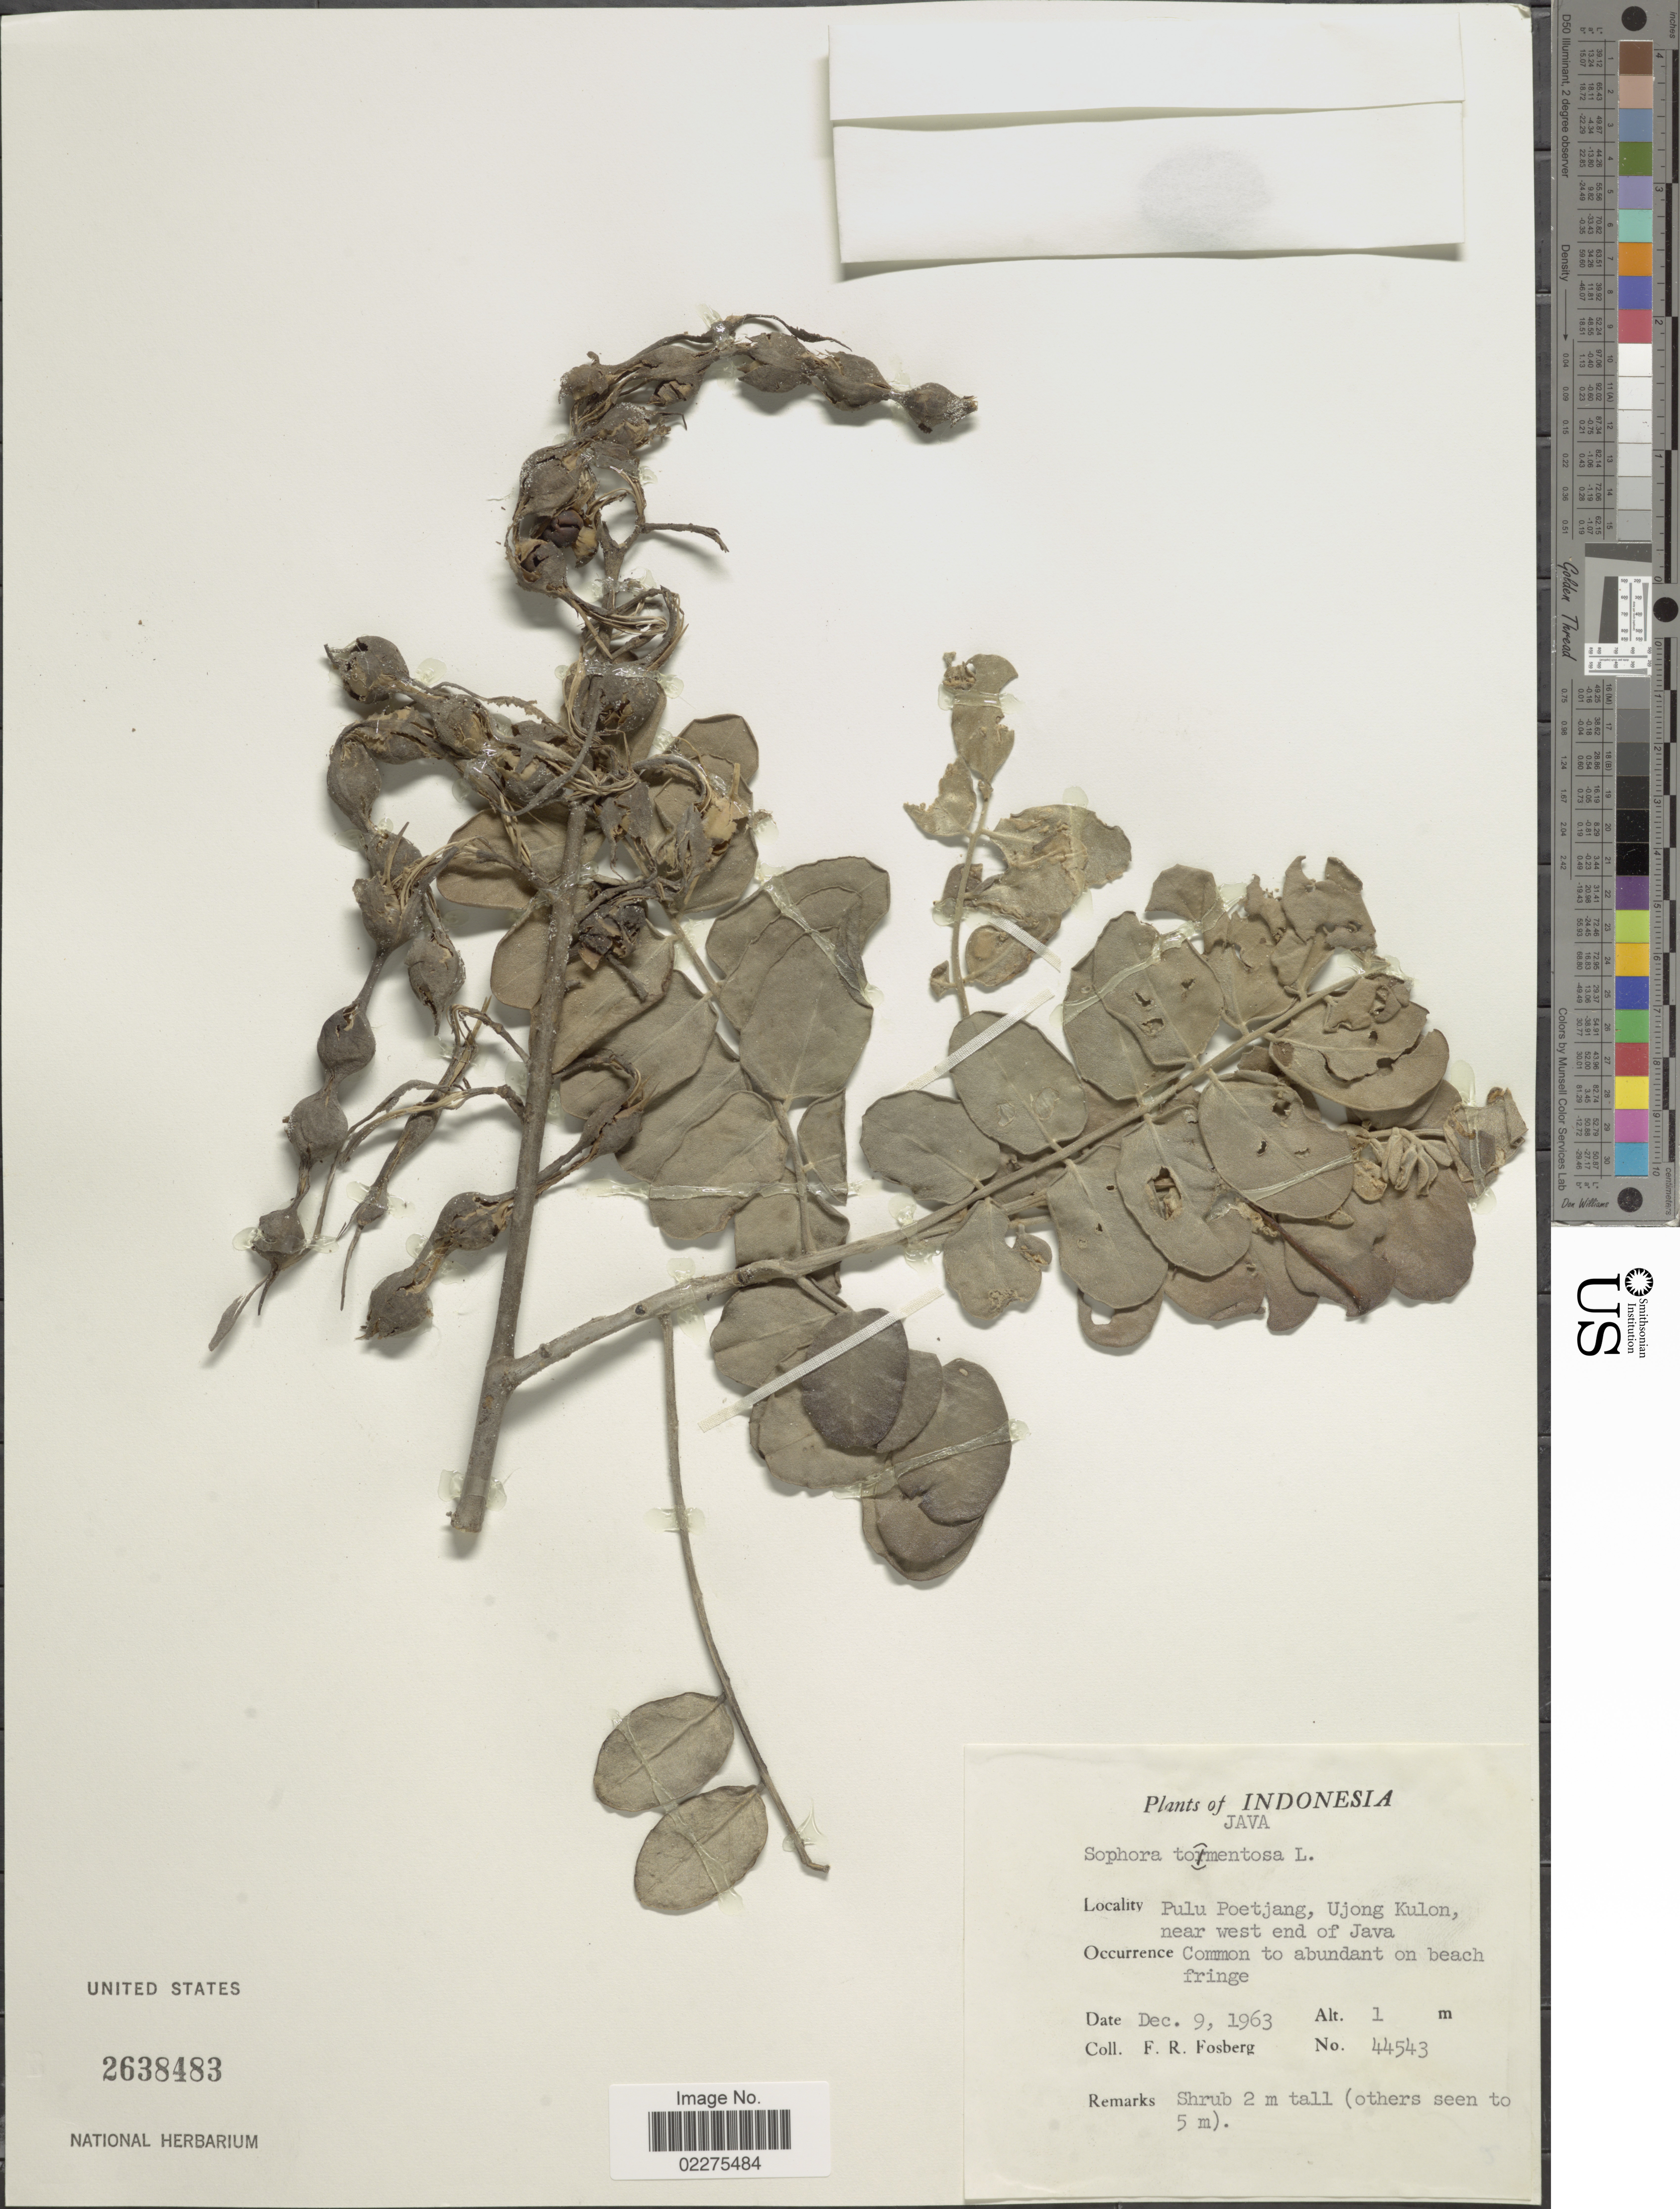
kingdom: Plantae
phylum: Tracheophyta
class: Magnoliopsida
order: Fabales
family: Fabaceae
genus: Sophora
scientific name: Sophora tomentosa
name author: L.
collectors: F. R. Fosberg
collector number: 44543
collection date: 1963-12-09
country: Indonesia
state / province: Java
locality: Pulu Poetjang, Ujong Kulon, near west end of Java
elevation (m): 1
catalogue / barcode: US 2638483